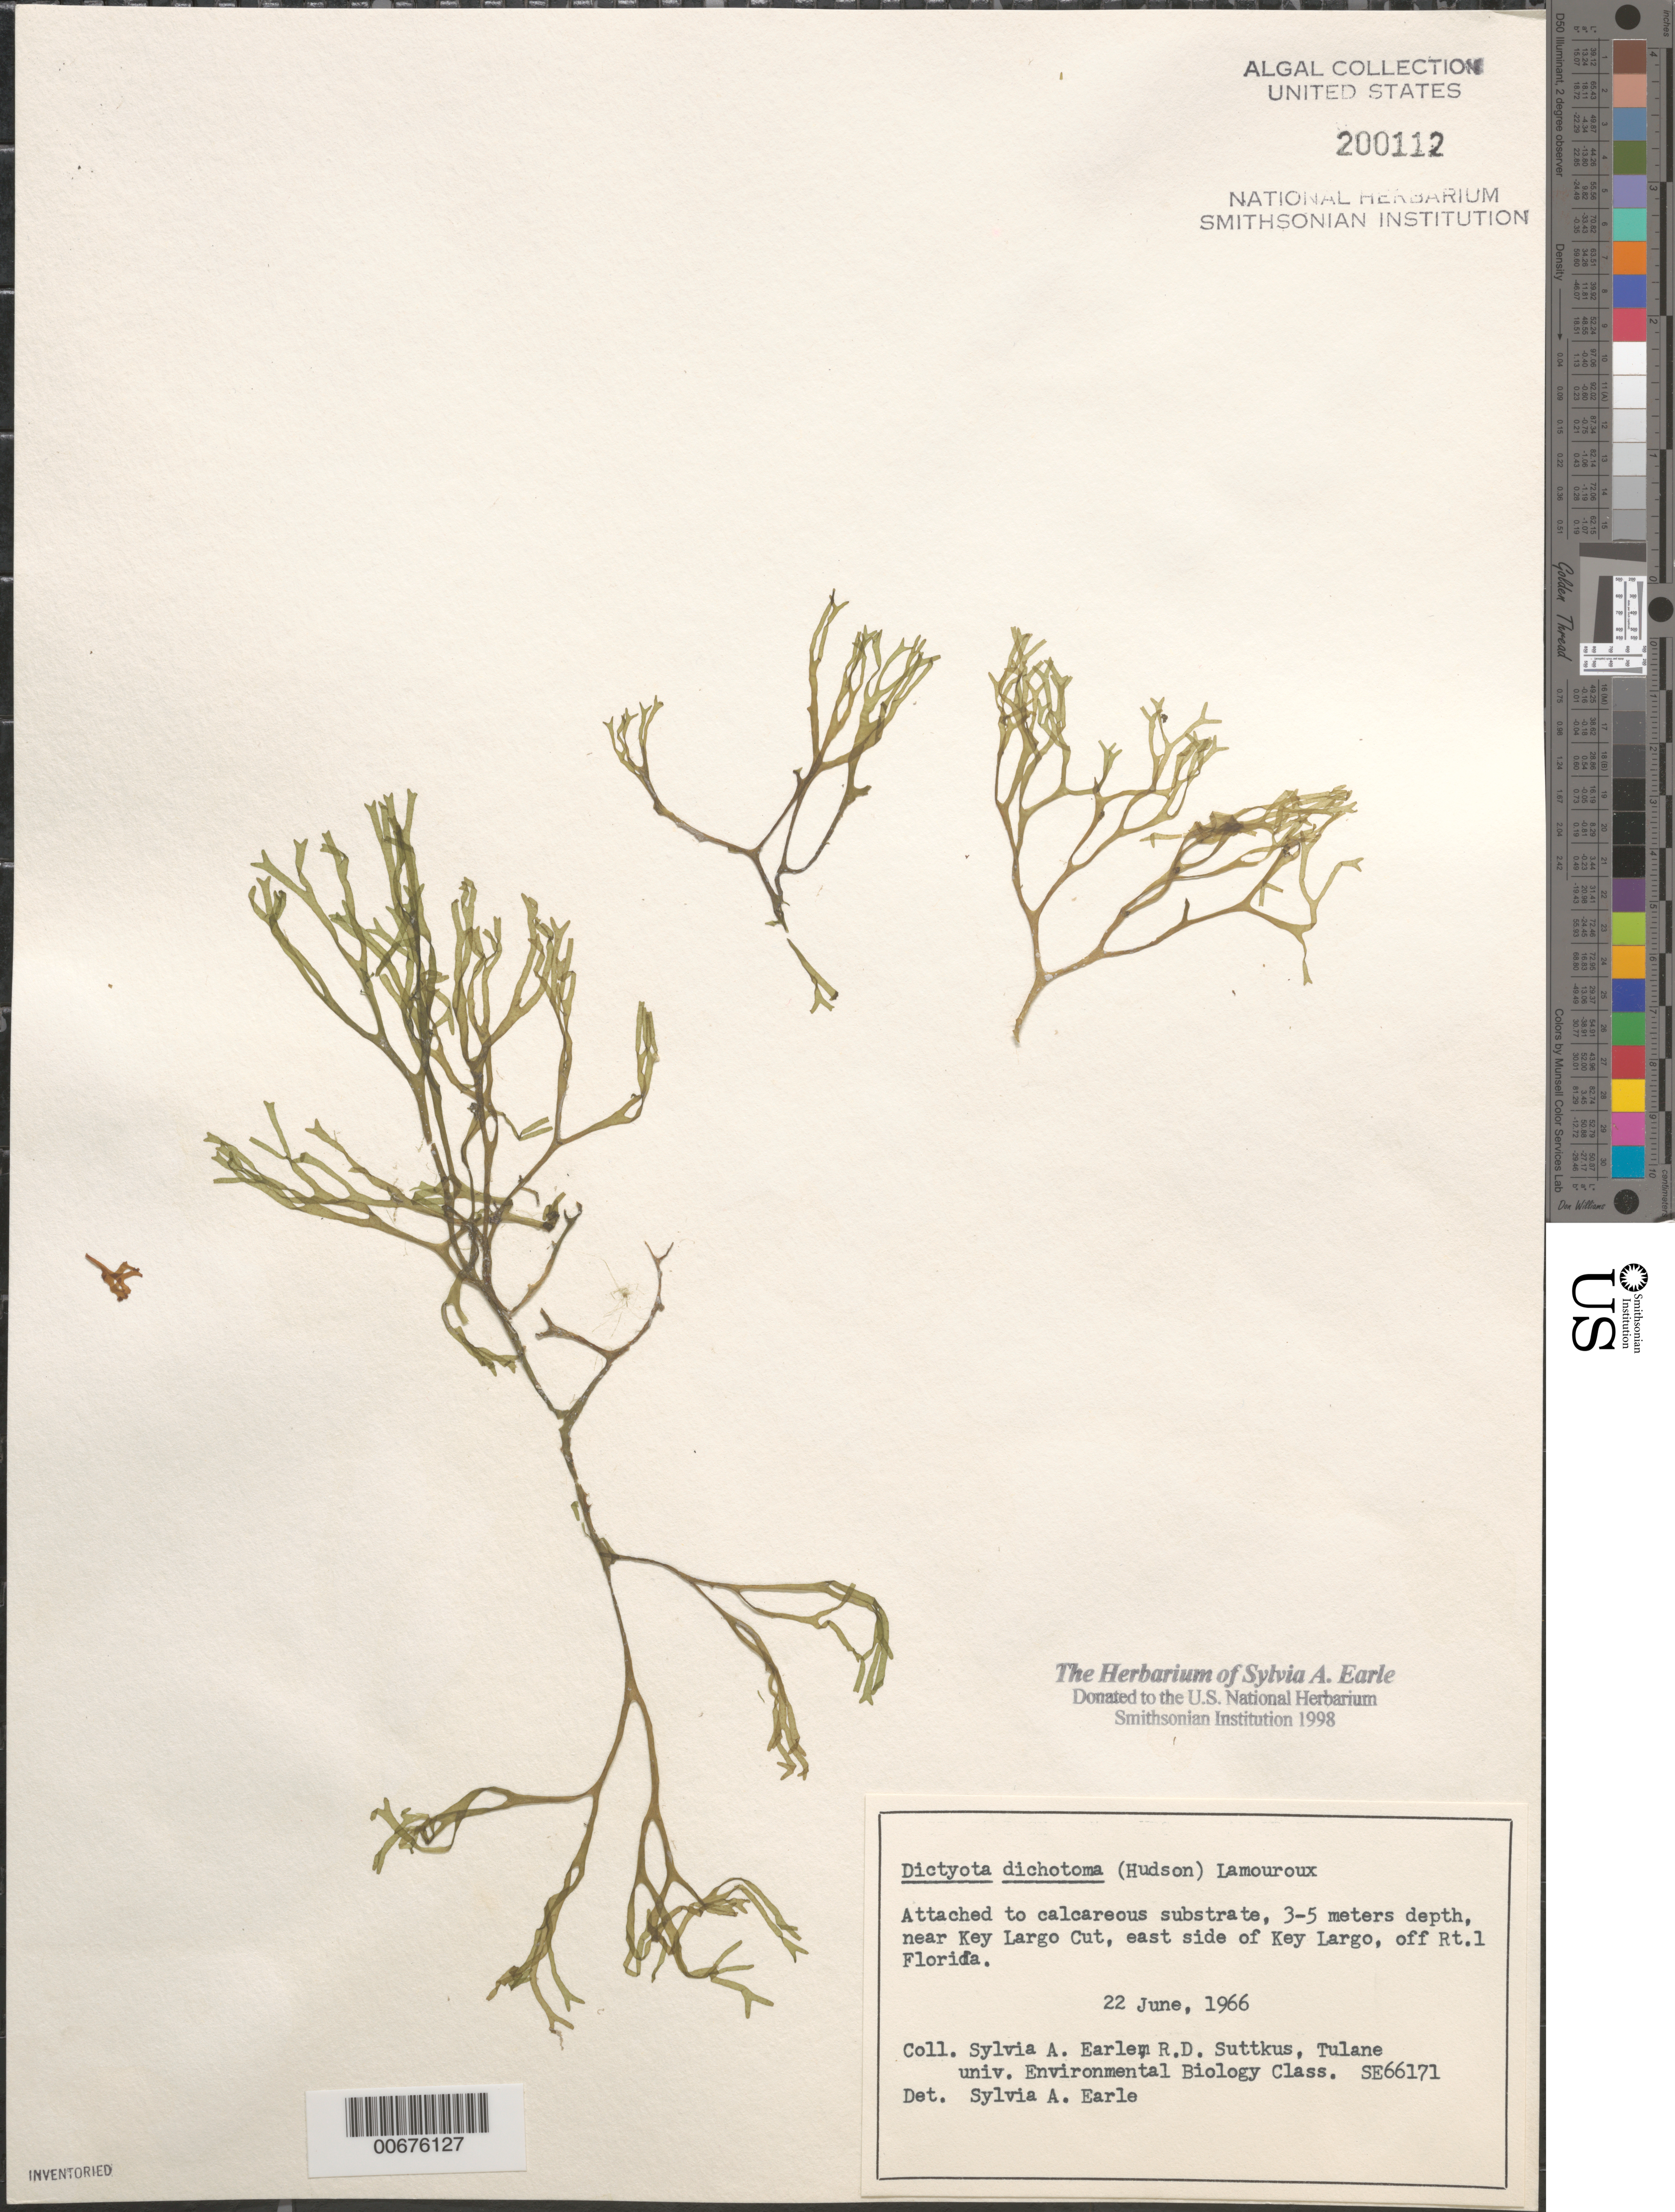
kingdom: Chromista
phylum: Ochrophyta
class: Phaeophyceae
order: Dictyotales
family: Dictyotaceae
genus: Dictyota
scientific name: Dictyota dichotoma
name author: (Huds.) J.V.Lamouroux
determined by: Earle, S. A.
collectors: S. A. Earle, R. Suttkus & Tulane Univ. Env. Biol. Class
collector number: Se 66171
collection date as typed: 22 Jun 1966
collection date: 1966-06-22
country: United States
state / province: Florida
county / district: Monroe County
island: Key Largo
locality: Near Key Largo Cut, off US Route 1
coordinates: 25 8.26'N, 80 24.14'W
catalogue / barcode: US 200112